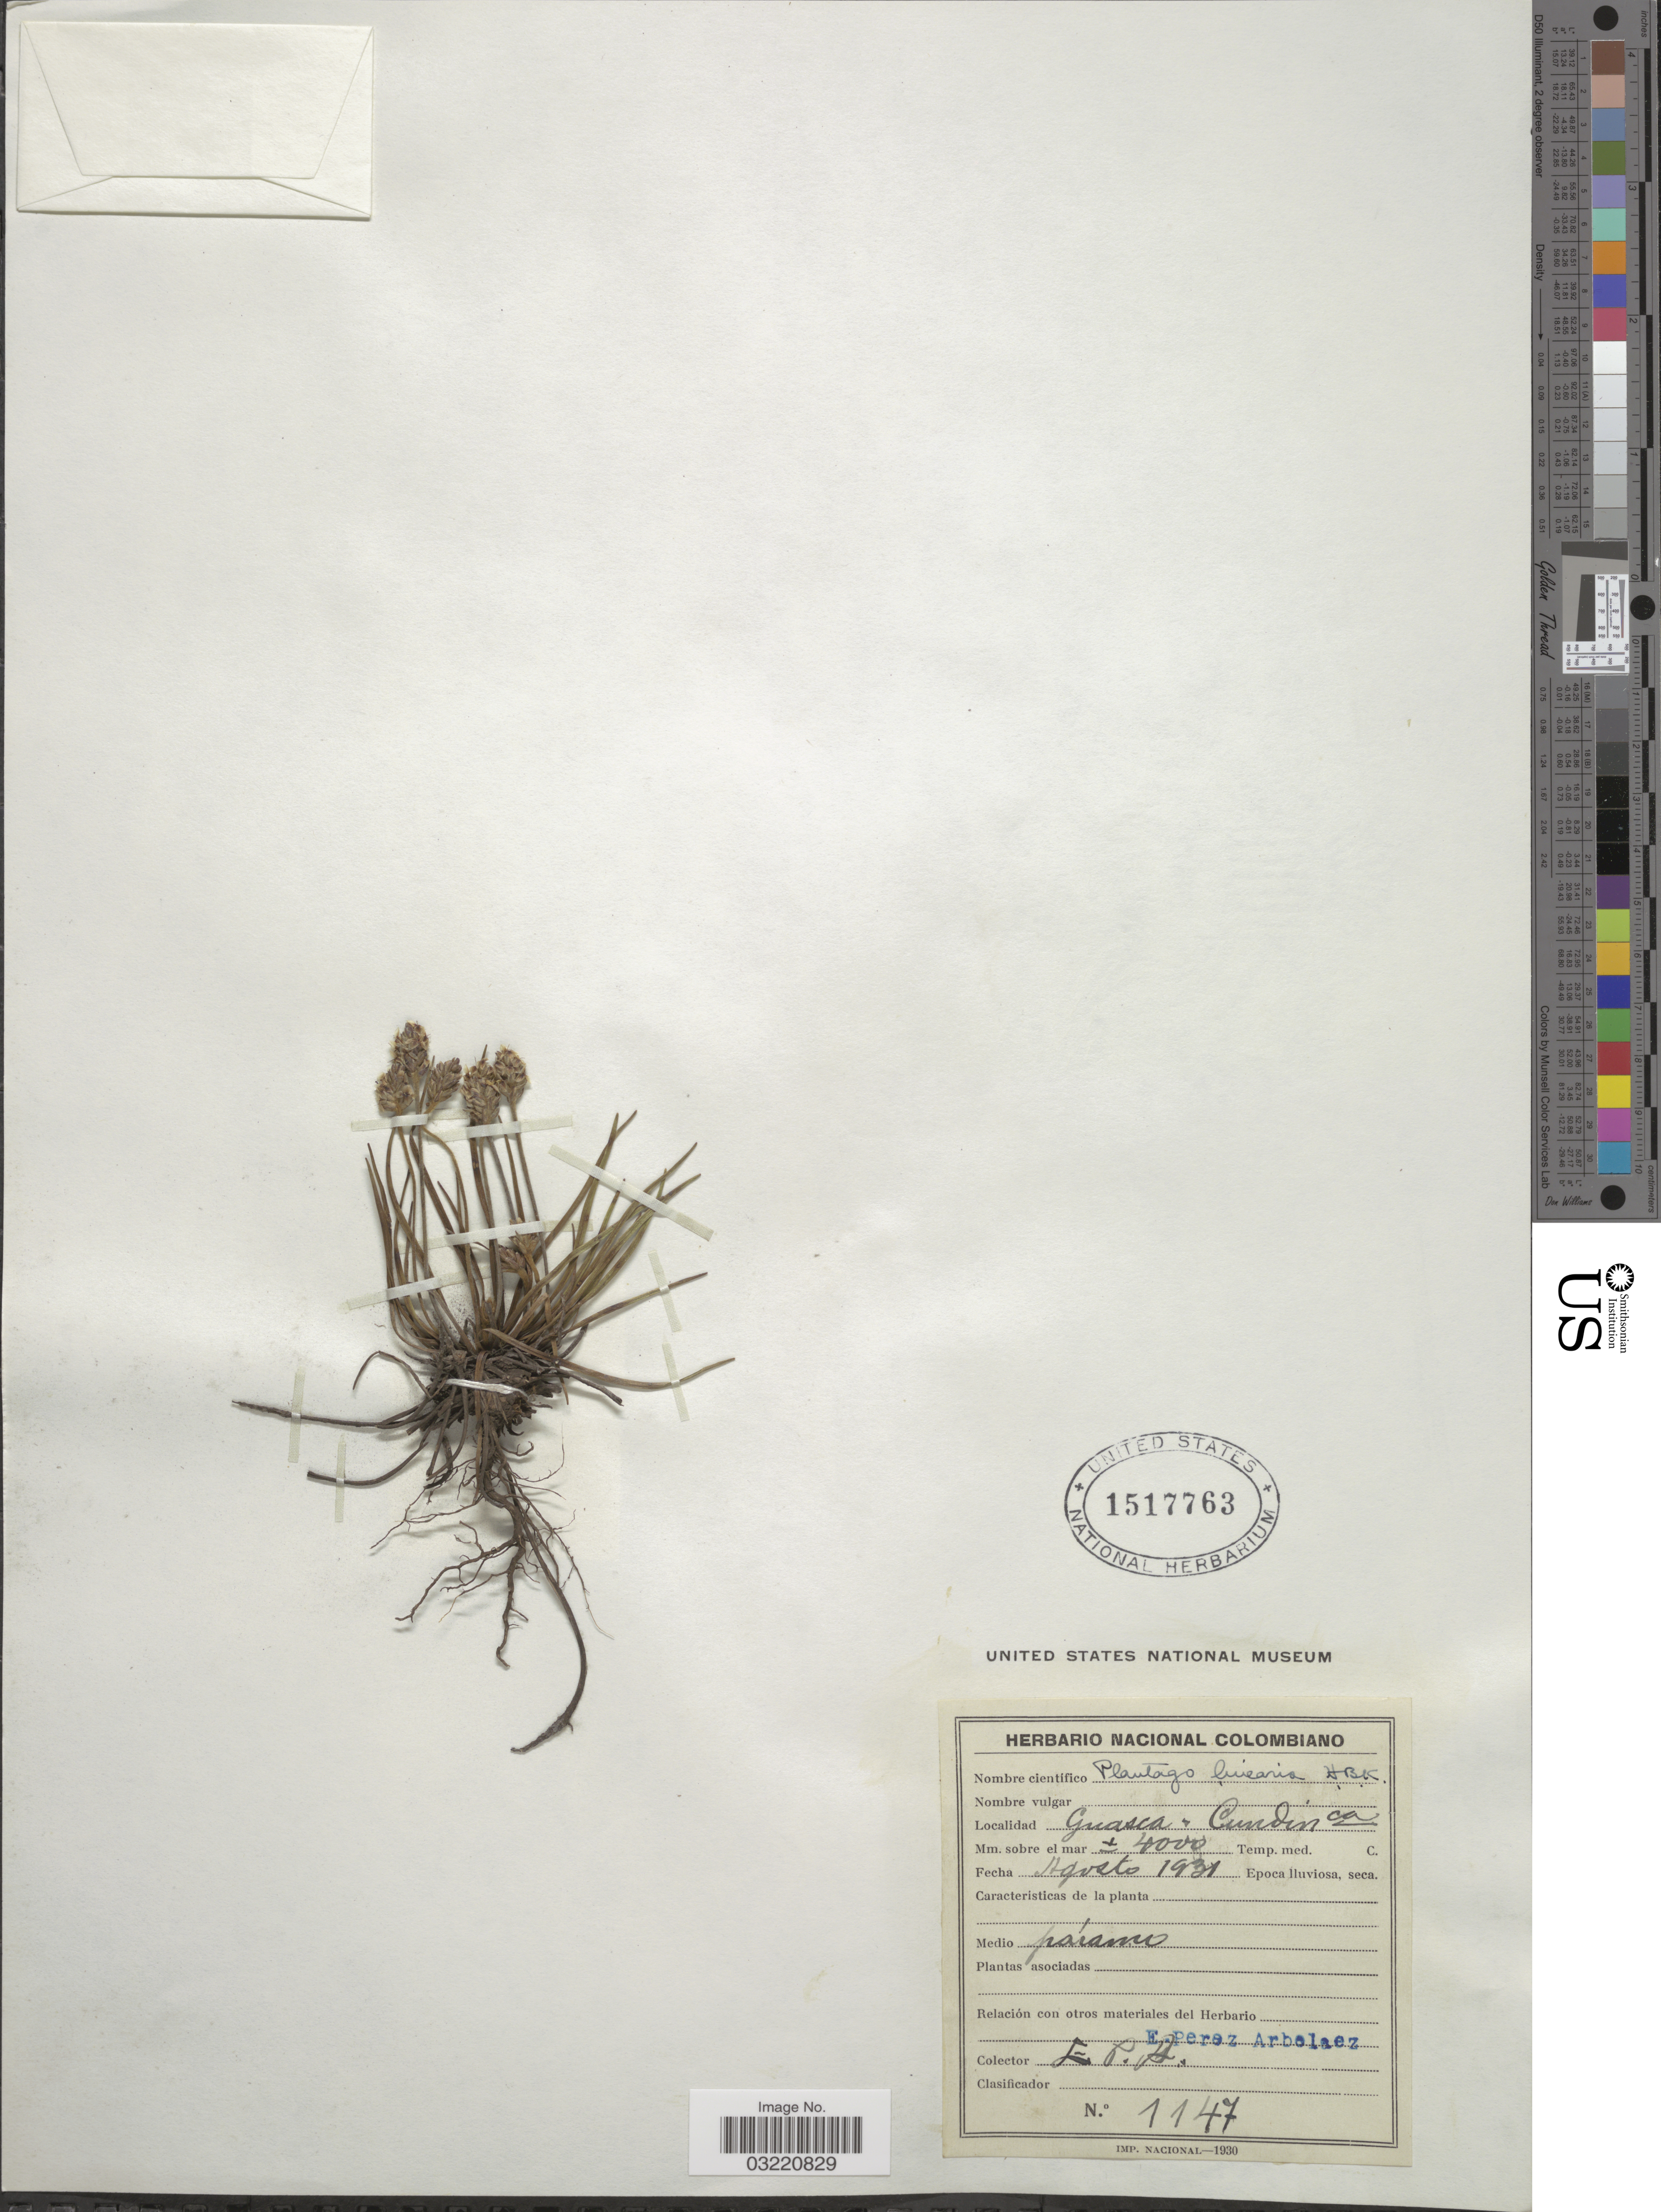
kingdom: Plantae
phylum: Tracheophyta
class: Magnoliopsida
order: Lamiales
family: Plantaginaceae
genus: Plantago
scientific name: Plantago linearis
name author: Kunth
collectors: E. Pérez Arbeláez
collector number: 1147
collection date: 1931-08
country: Colombia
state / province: Cundinamarca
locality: Guasca. Cundinca.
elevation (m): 4000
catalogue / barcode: US 1517763